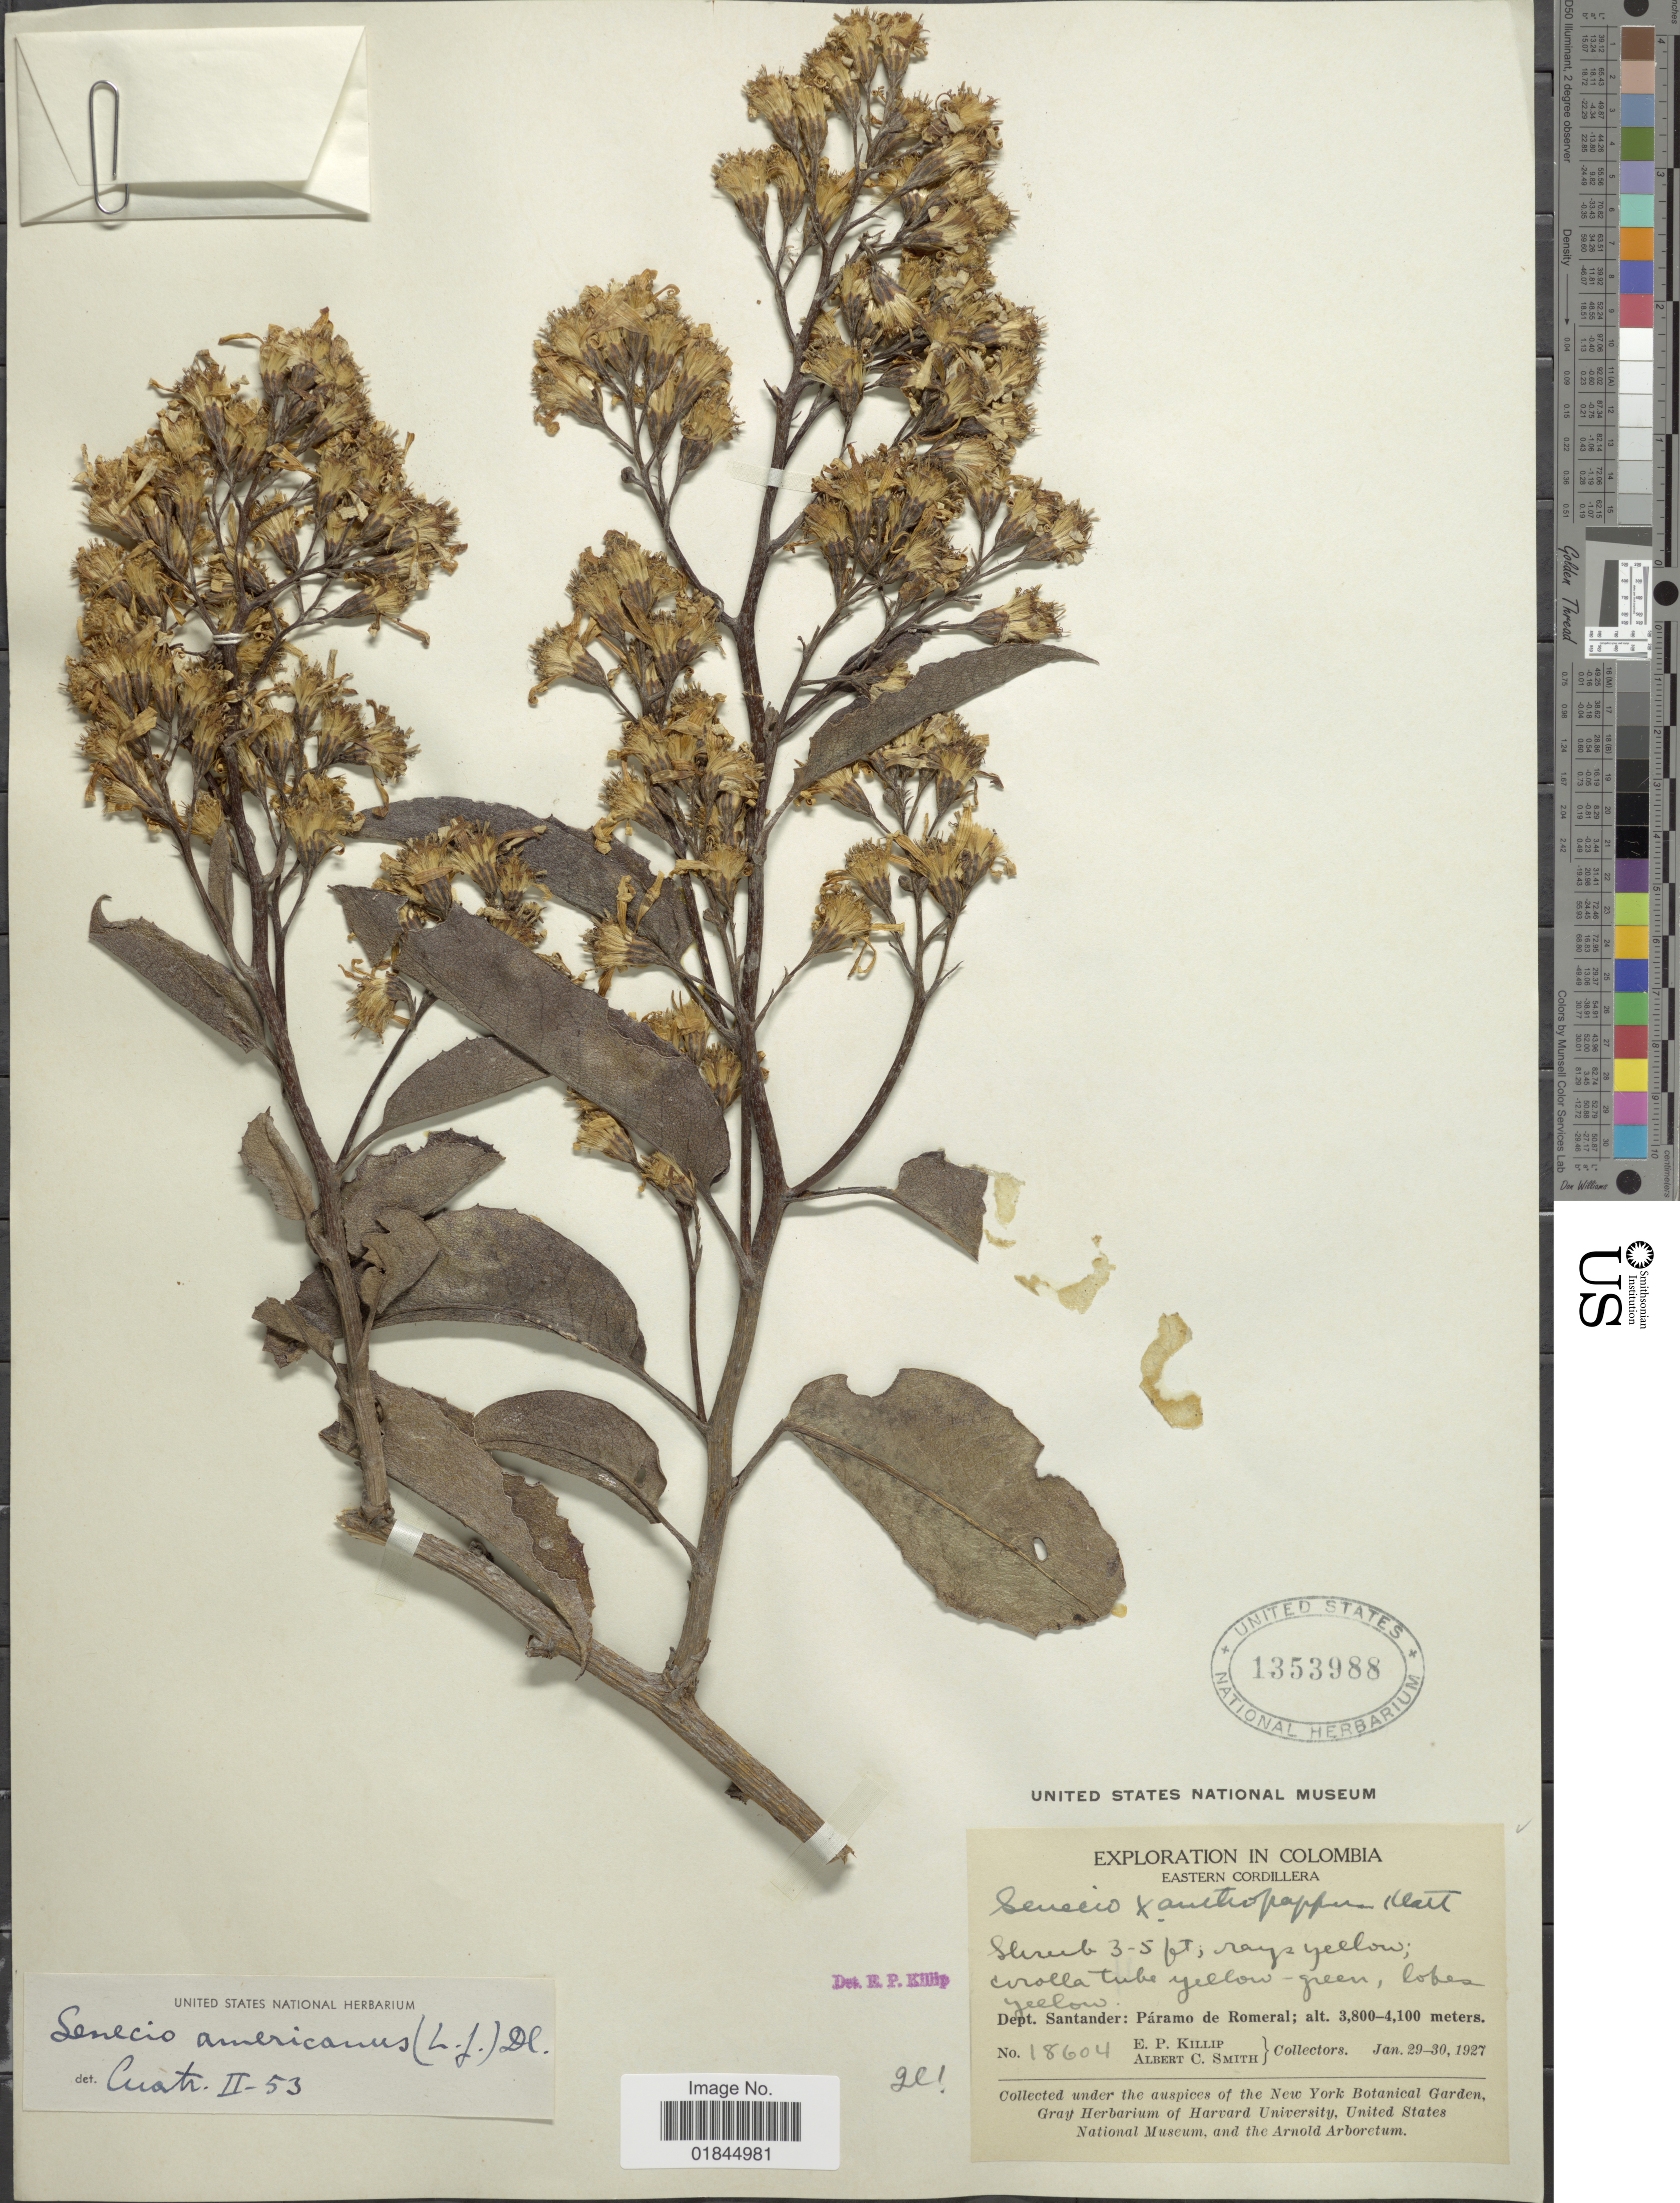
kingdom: Plantae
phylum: Tracheophyta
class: Magnoliopsida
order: Asterales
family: Asteraceae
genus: Pentacalia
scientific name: Pentacalia americana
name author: (L. f.) Cuatrec.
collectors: E. P. Killip & A. C. Smith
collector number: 18604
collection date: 1927-01-29/1927-01-30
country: Colombia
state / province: Santander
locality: Paramo de Romeral, Eastern Cordillera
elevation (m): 3800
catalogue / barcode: US 1353988